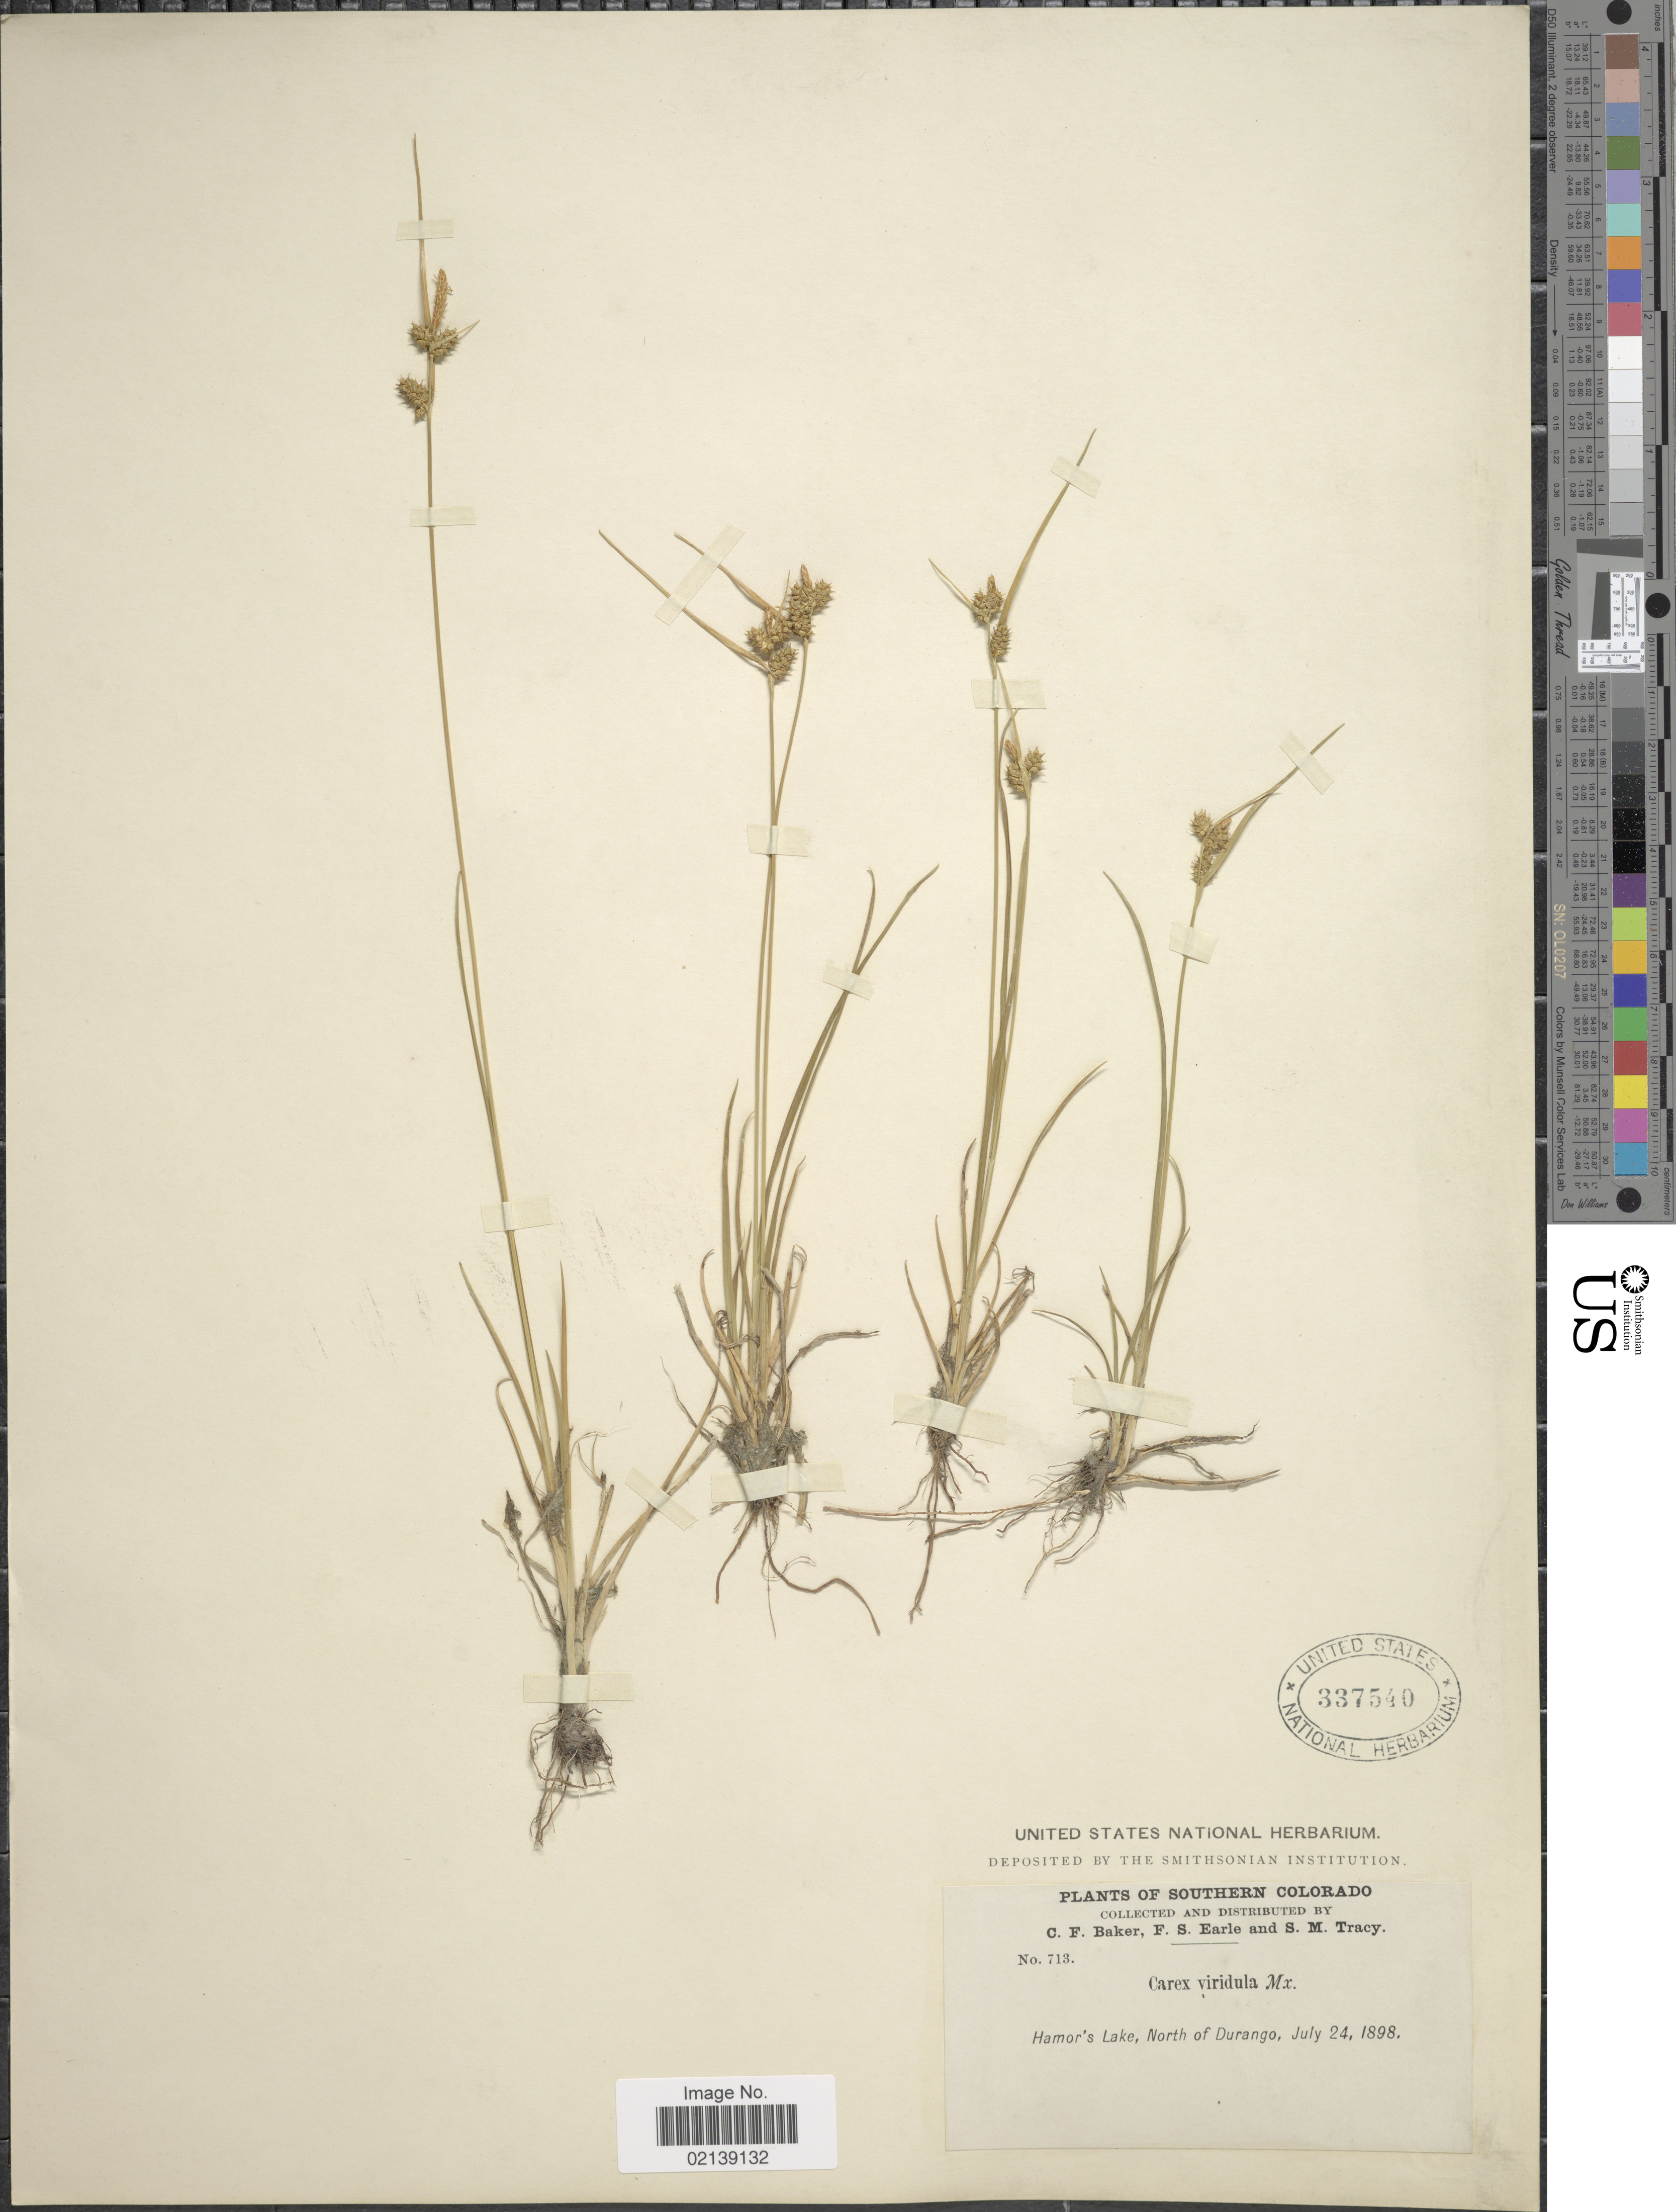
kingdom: Plantae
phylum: Tracheophyta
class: Liliopsida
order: Poales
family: Cyperaceae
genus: Carex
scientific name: Carex oederi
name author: Retz.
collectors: C. F. Baker, F. S. Earle & S. M. Tracy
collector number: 713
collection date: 1898-07-24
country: United States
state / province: Colorado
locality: Southern Colorado, Hamor's Lake, North of Durango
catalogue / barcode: US 337540